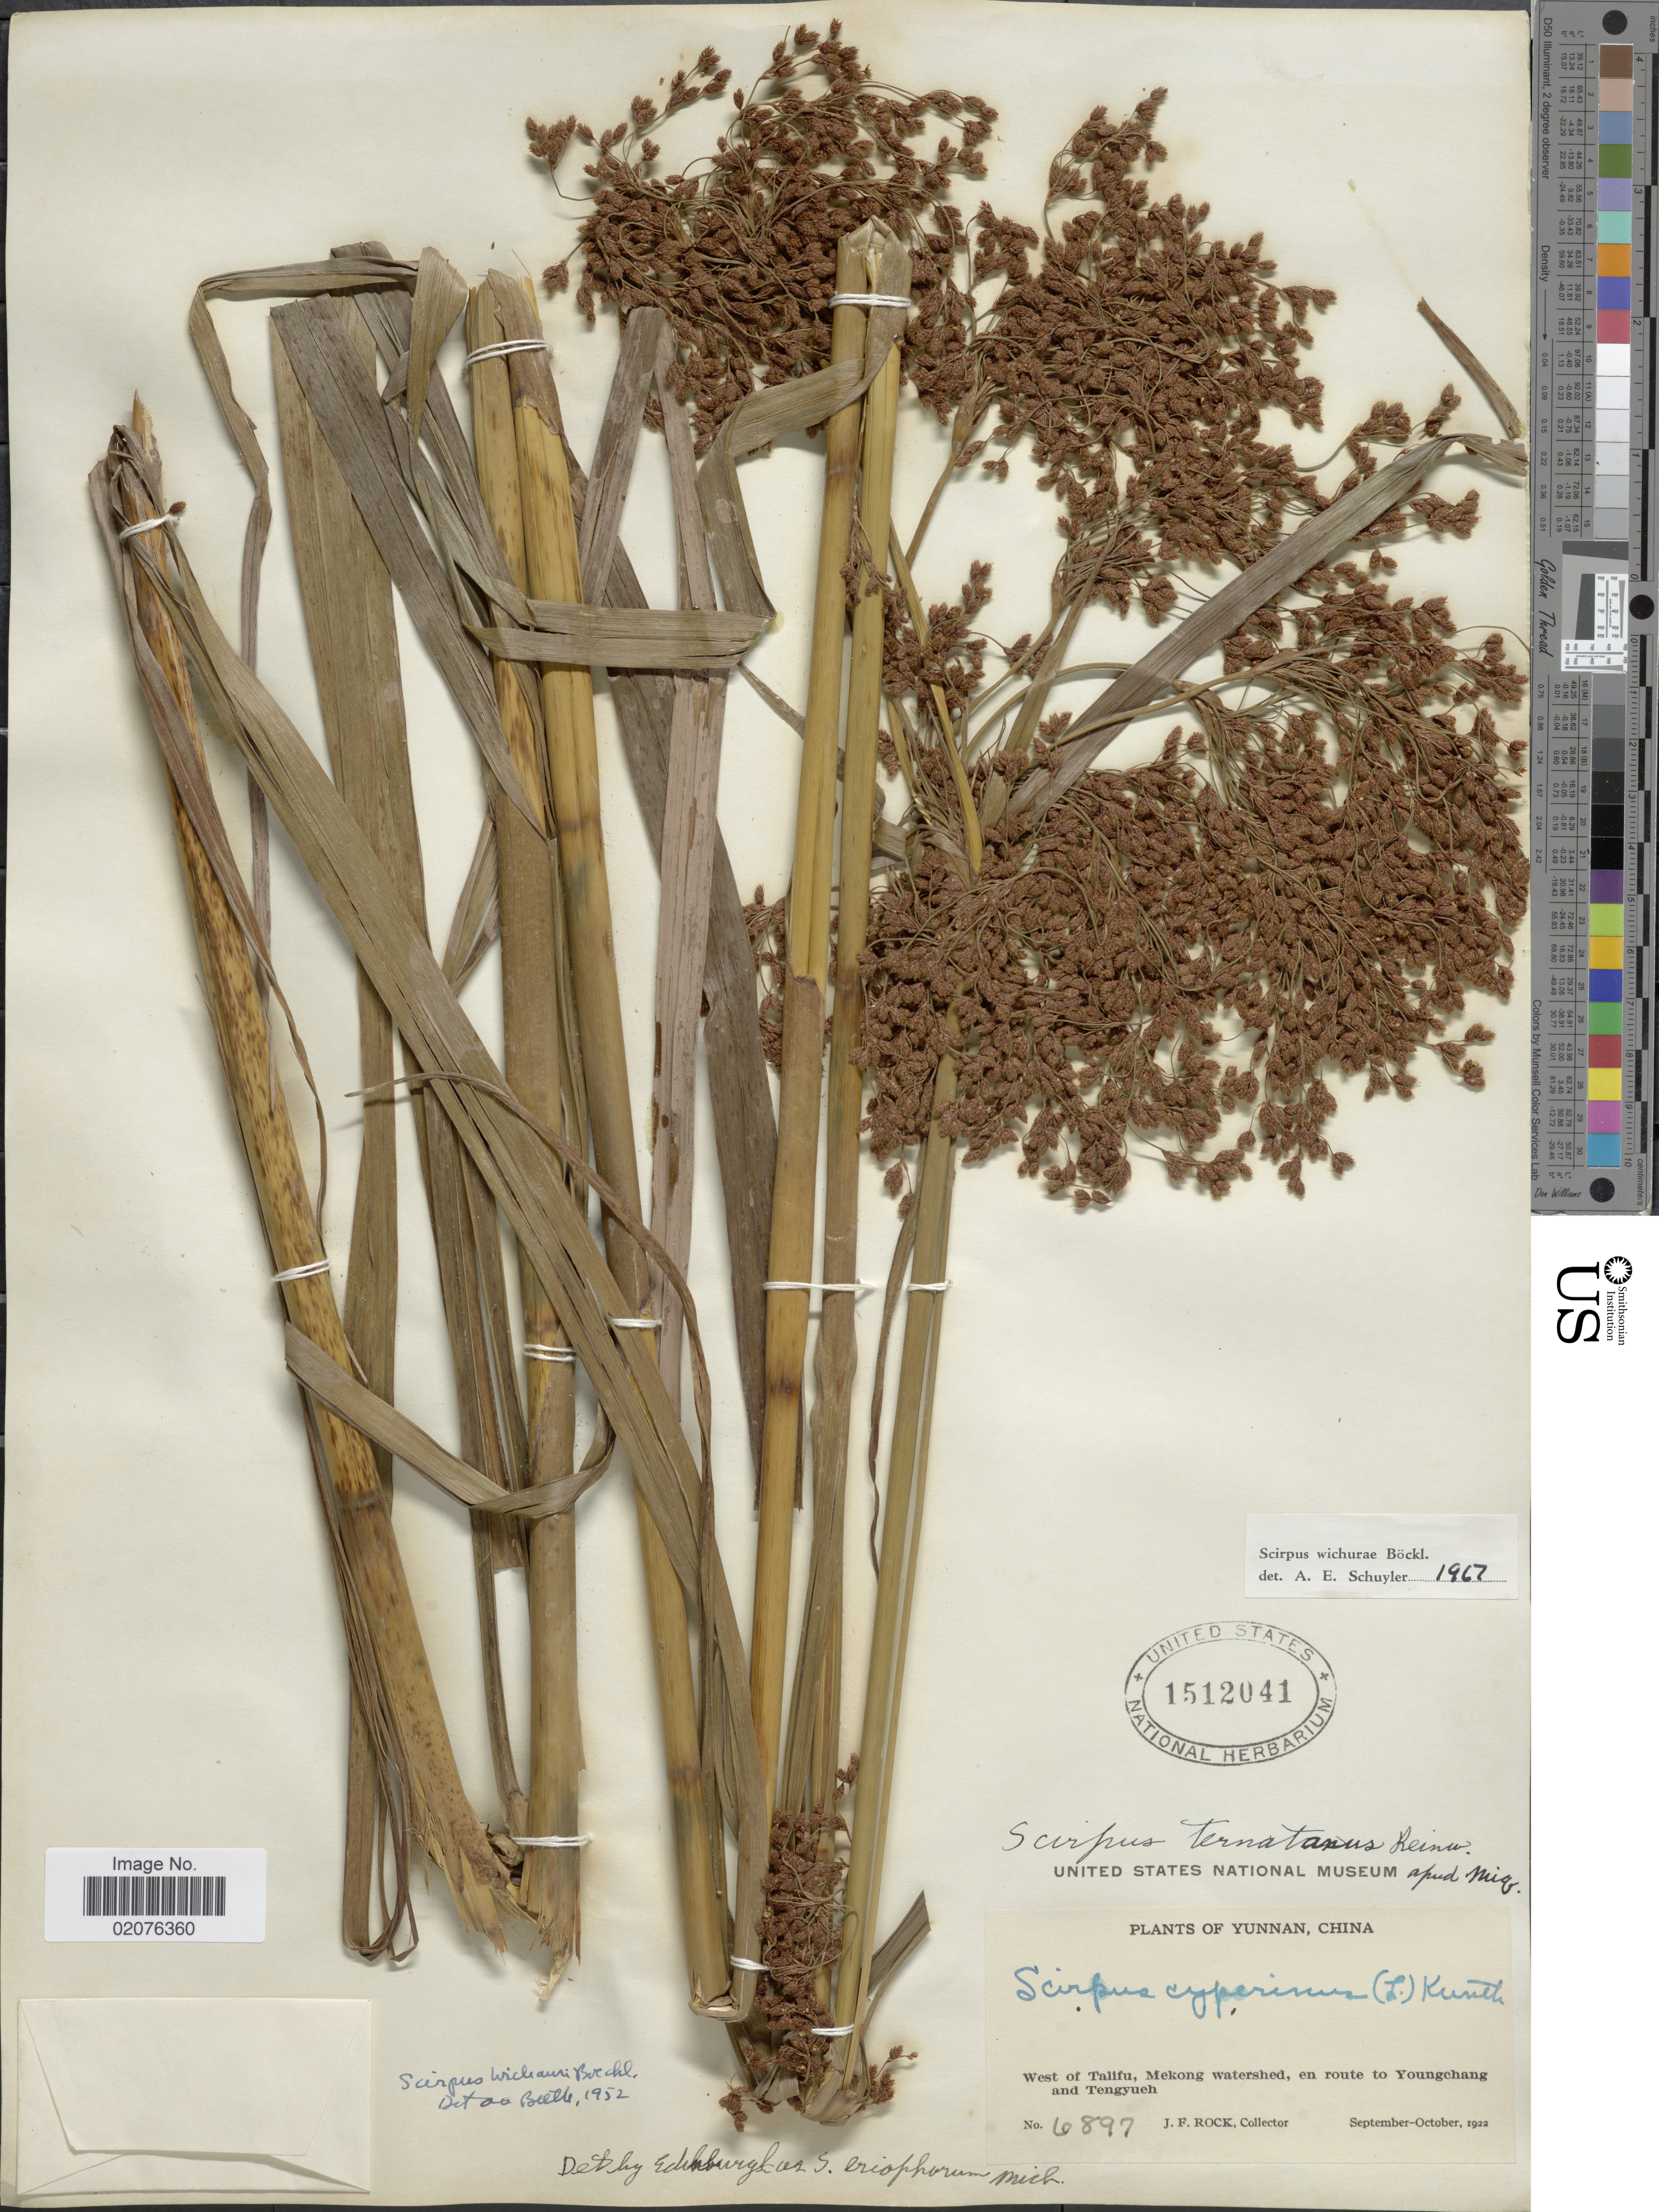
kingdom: Plantae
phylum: Tracheophyta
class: Liliopsida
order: Poales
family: Cyperaceae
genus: Scirpus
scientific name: Scirpus wichurae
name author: Boeckeler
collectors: J. Rock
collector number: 6897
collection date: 1922-09/1922-10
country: China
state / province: Yunnan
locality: West of Talifu, Mekong watershed, en route to Youngchang and Tengyueh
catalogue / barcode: US 1512041